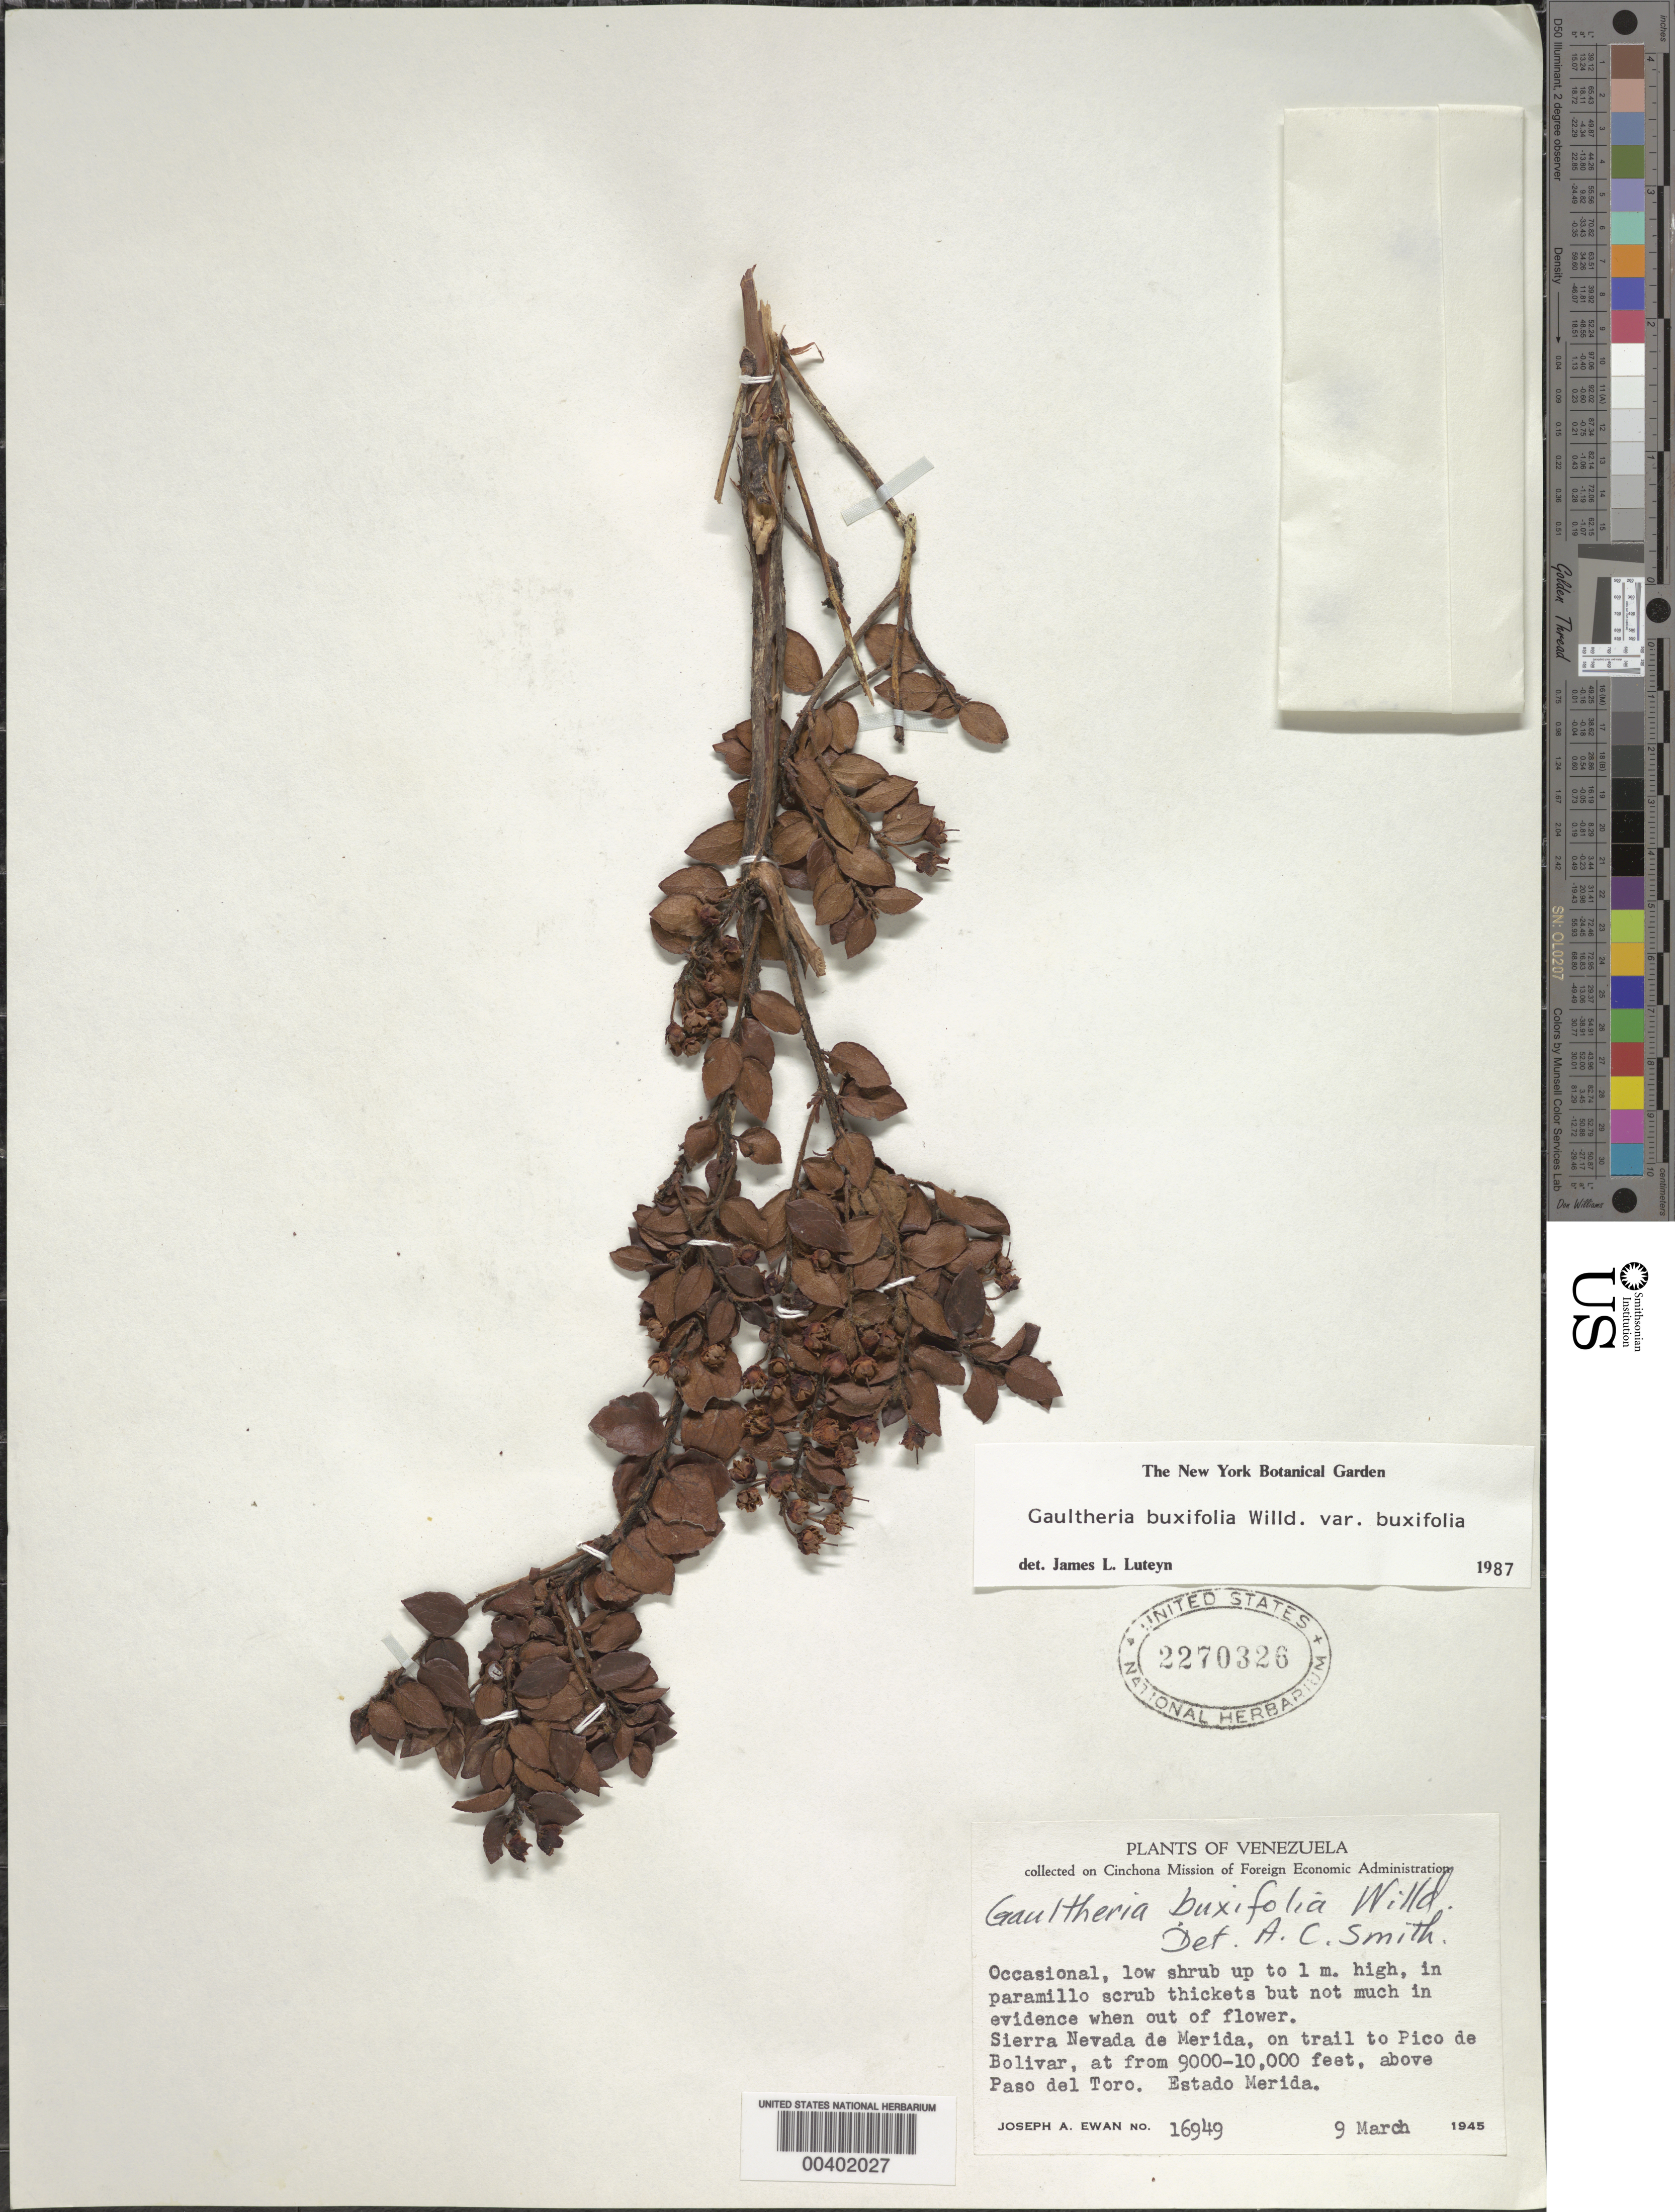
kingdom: Plantae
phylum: Tracheophyta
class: Magnoliopsida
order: Ericales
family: Ericaceae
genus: Gaultheria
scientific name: Gaultheria buxifolia var. buxifolia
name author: Willd.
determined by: Luteyn, J. L.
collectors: J. A. Ewan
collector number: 16949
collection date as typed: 09 Mar 1945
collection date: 1945-03-09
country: Venezuela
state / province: Mérida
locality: Pico de Bolivar, Paso del Toro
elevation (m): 2743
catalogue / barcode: US 2270326